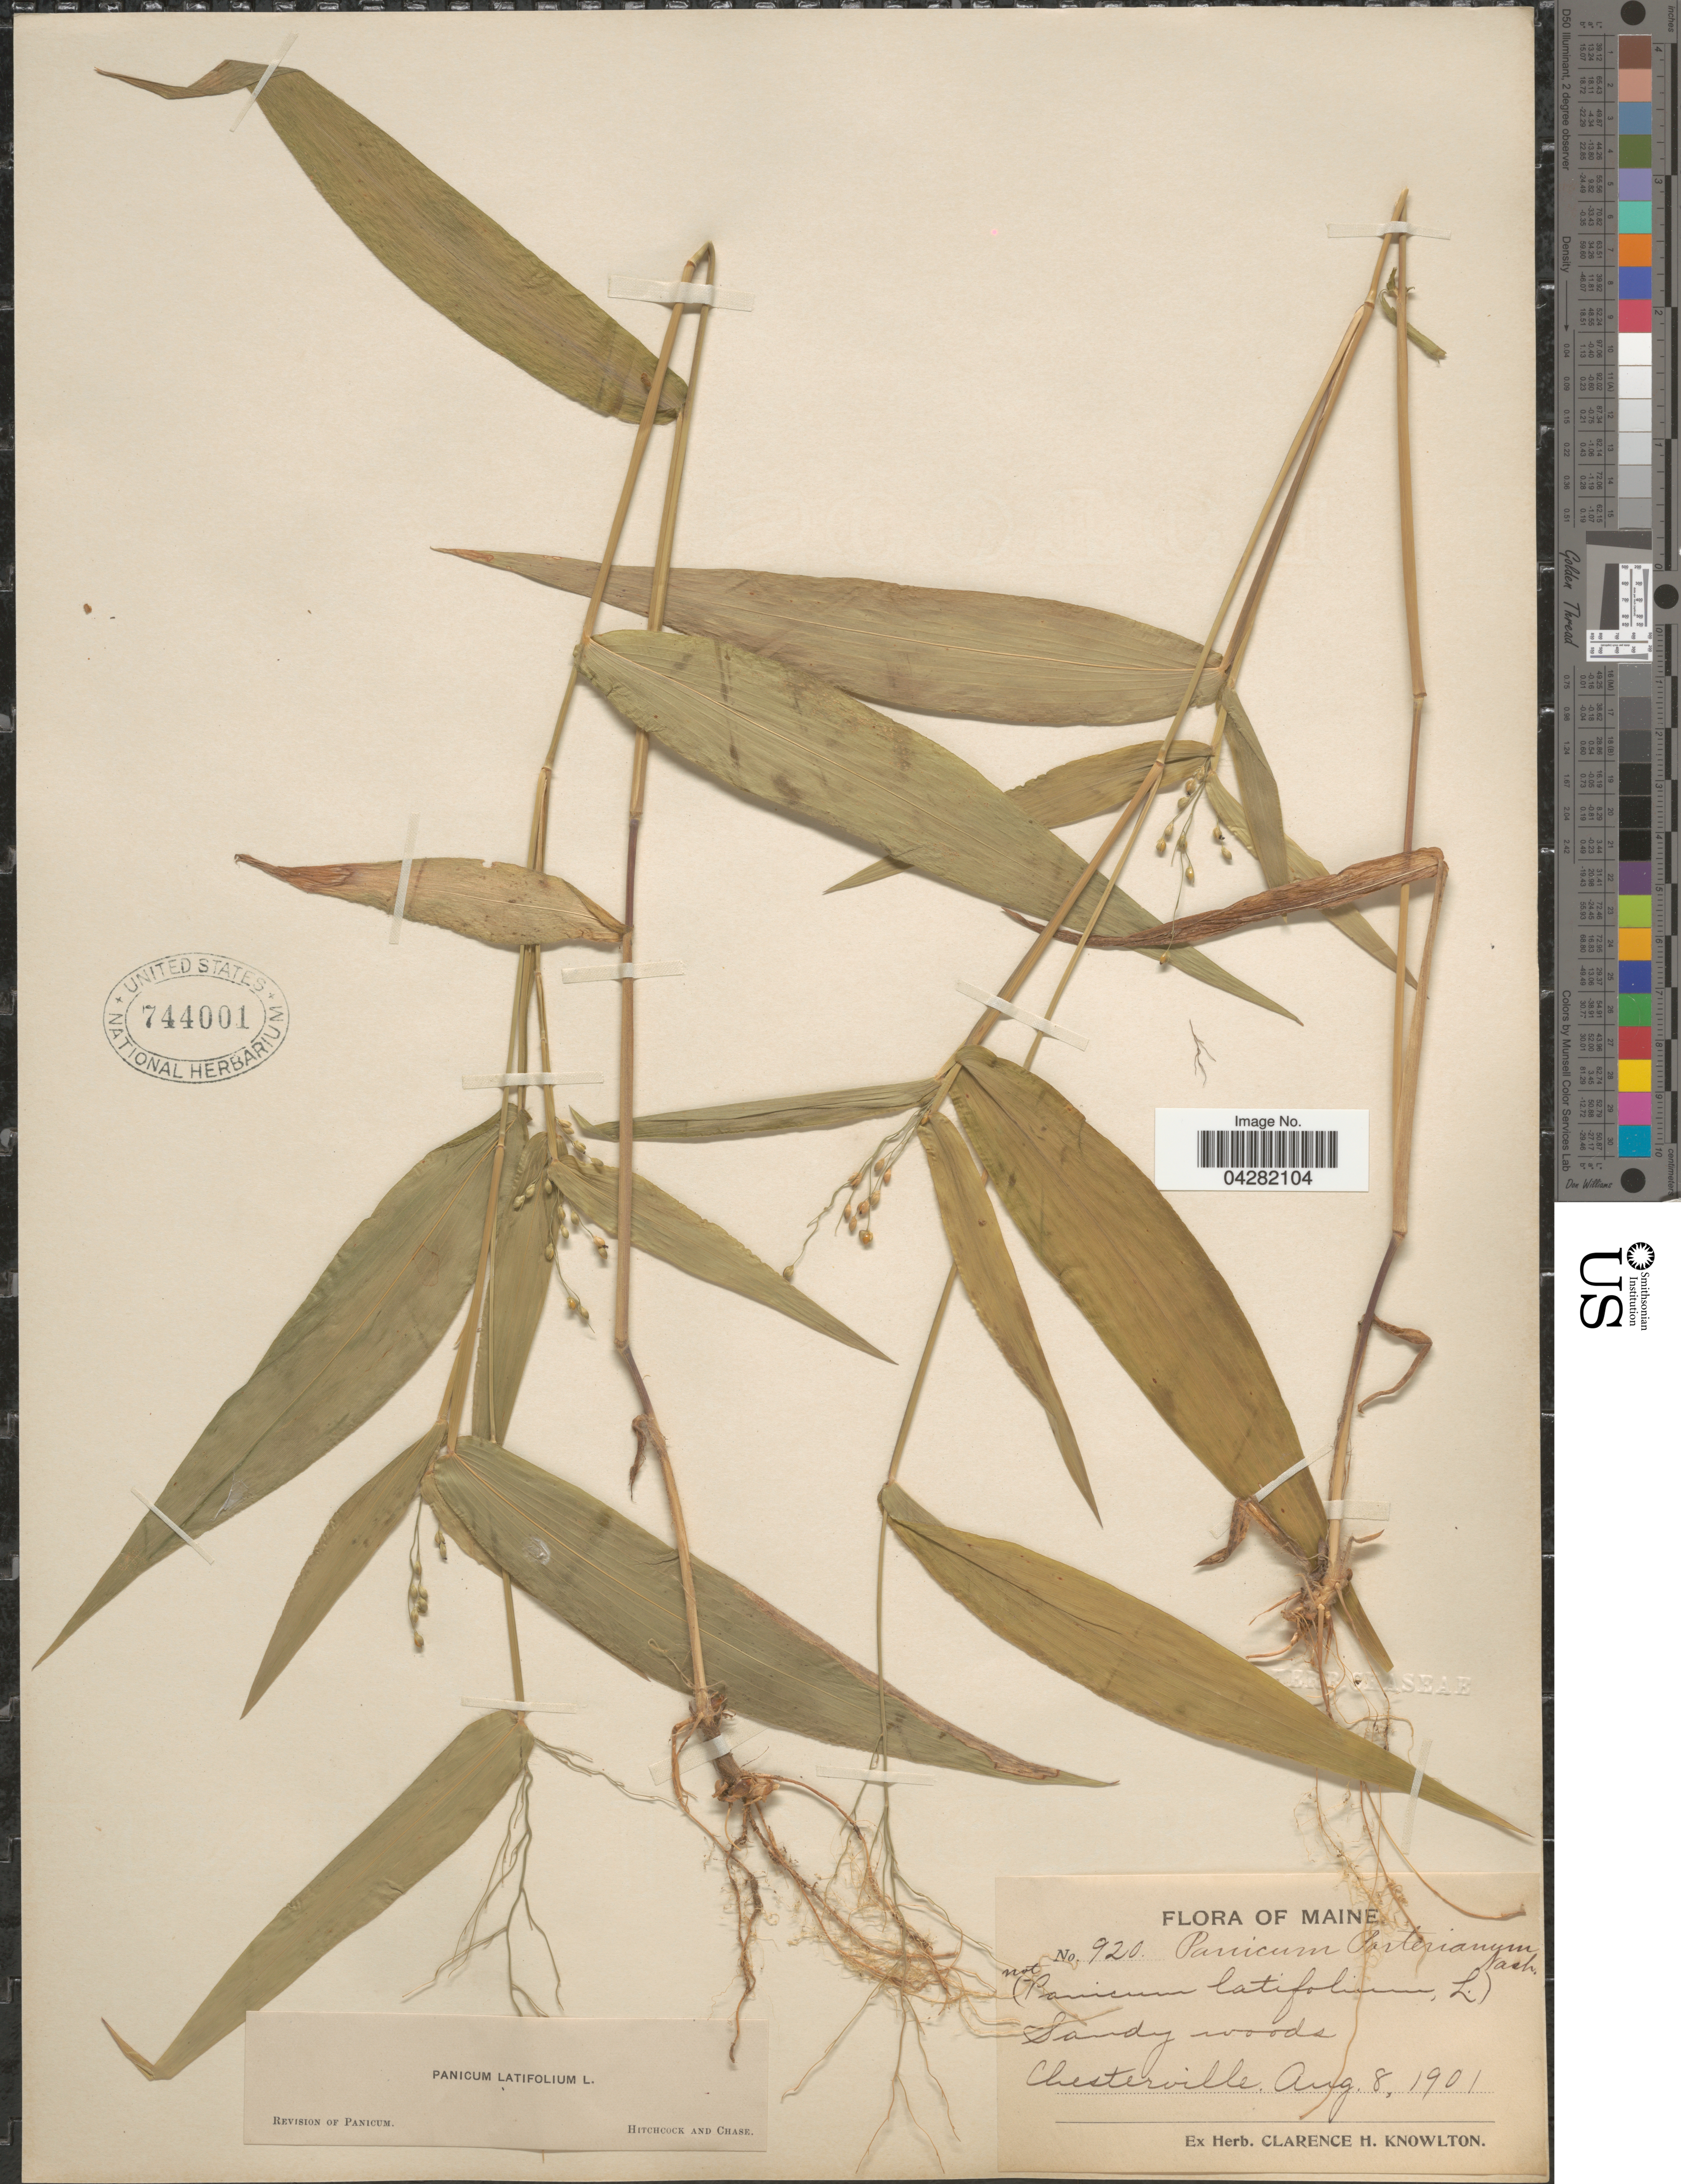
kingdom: Plantae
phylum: Tracheophyta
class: Liliopsida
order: Poales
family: Poaceae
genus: Dichanthelium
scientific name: Dichanthelium latifolium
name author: (L.) Harvill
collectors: Ex Herb. Clarence H. Knowlton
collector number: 920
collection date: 1901-08-08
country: United States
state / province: Maine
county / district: Franklin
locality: Chesterville.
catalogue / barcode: US 744001